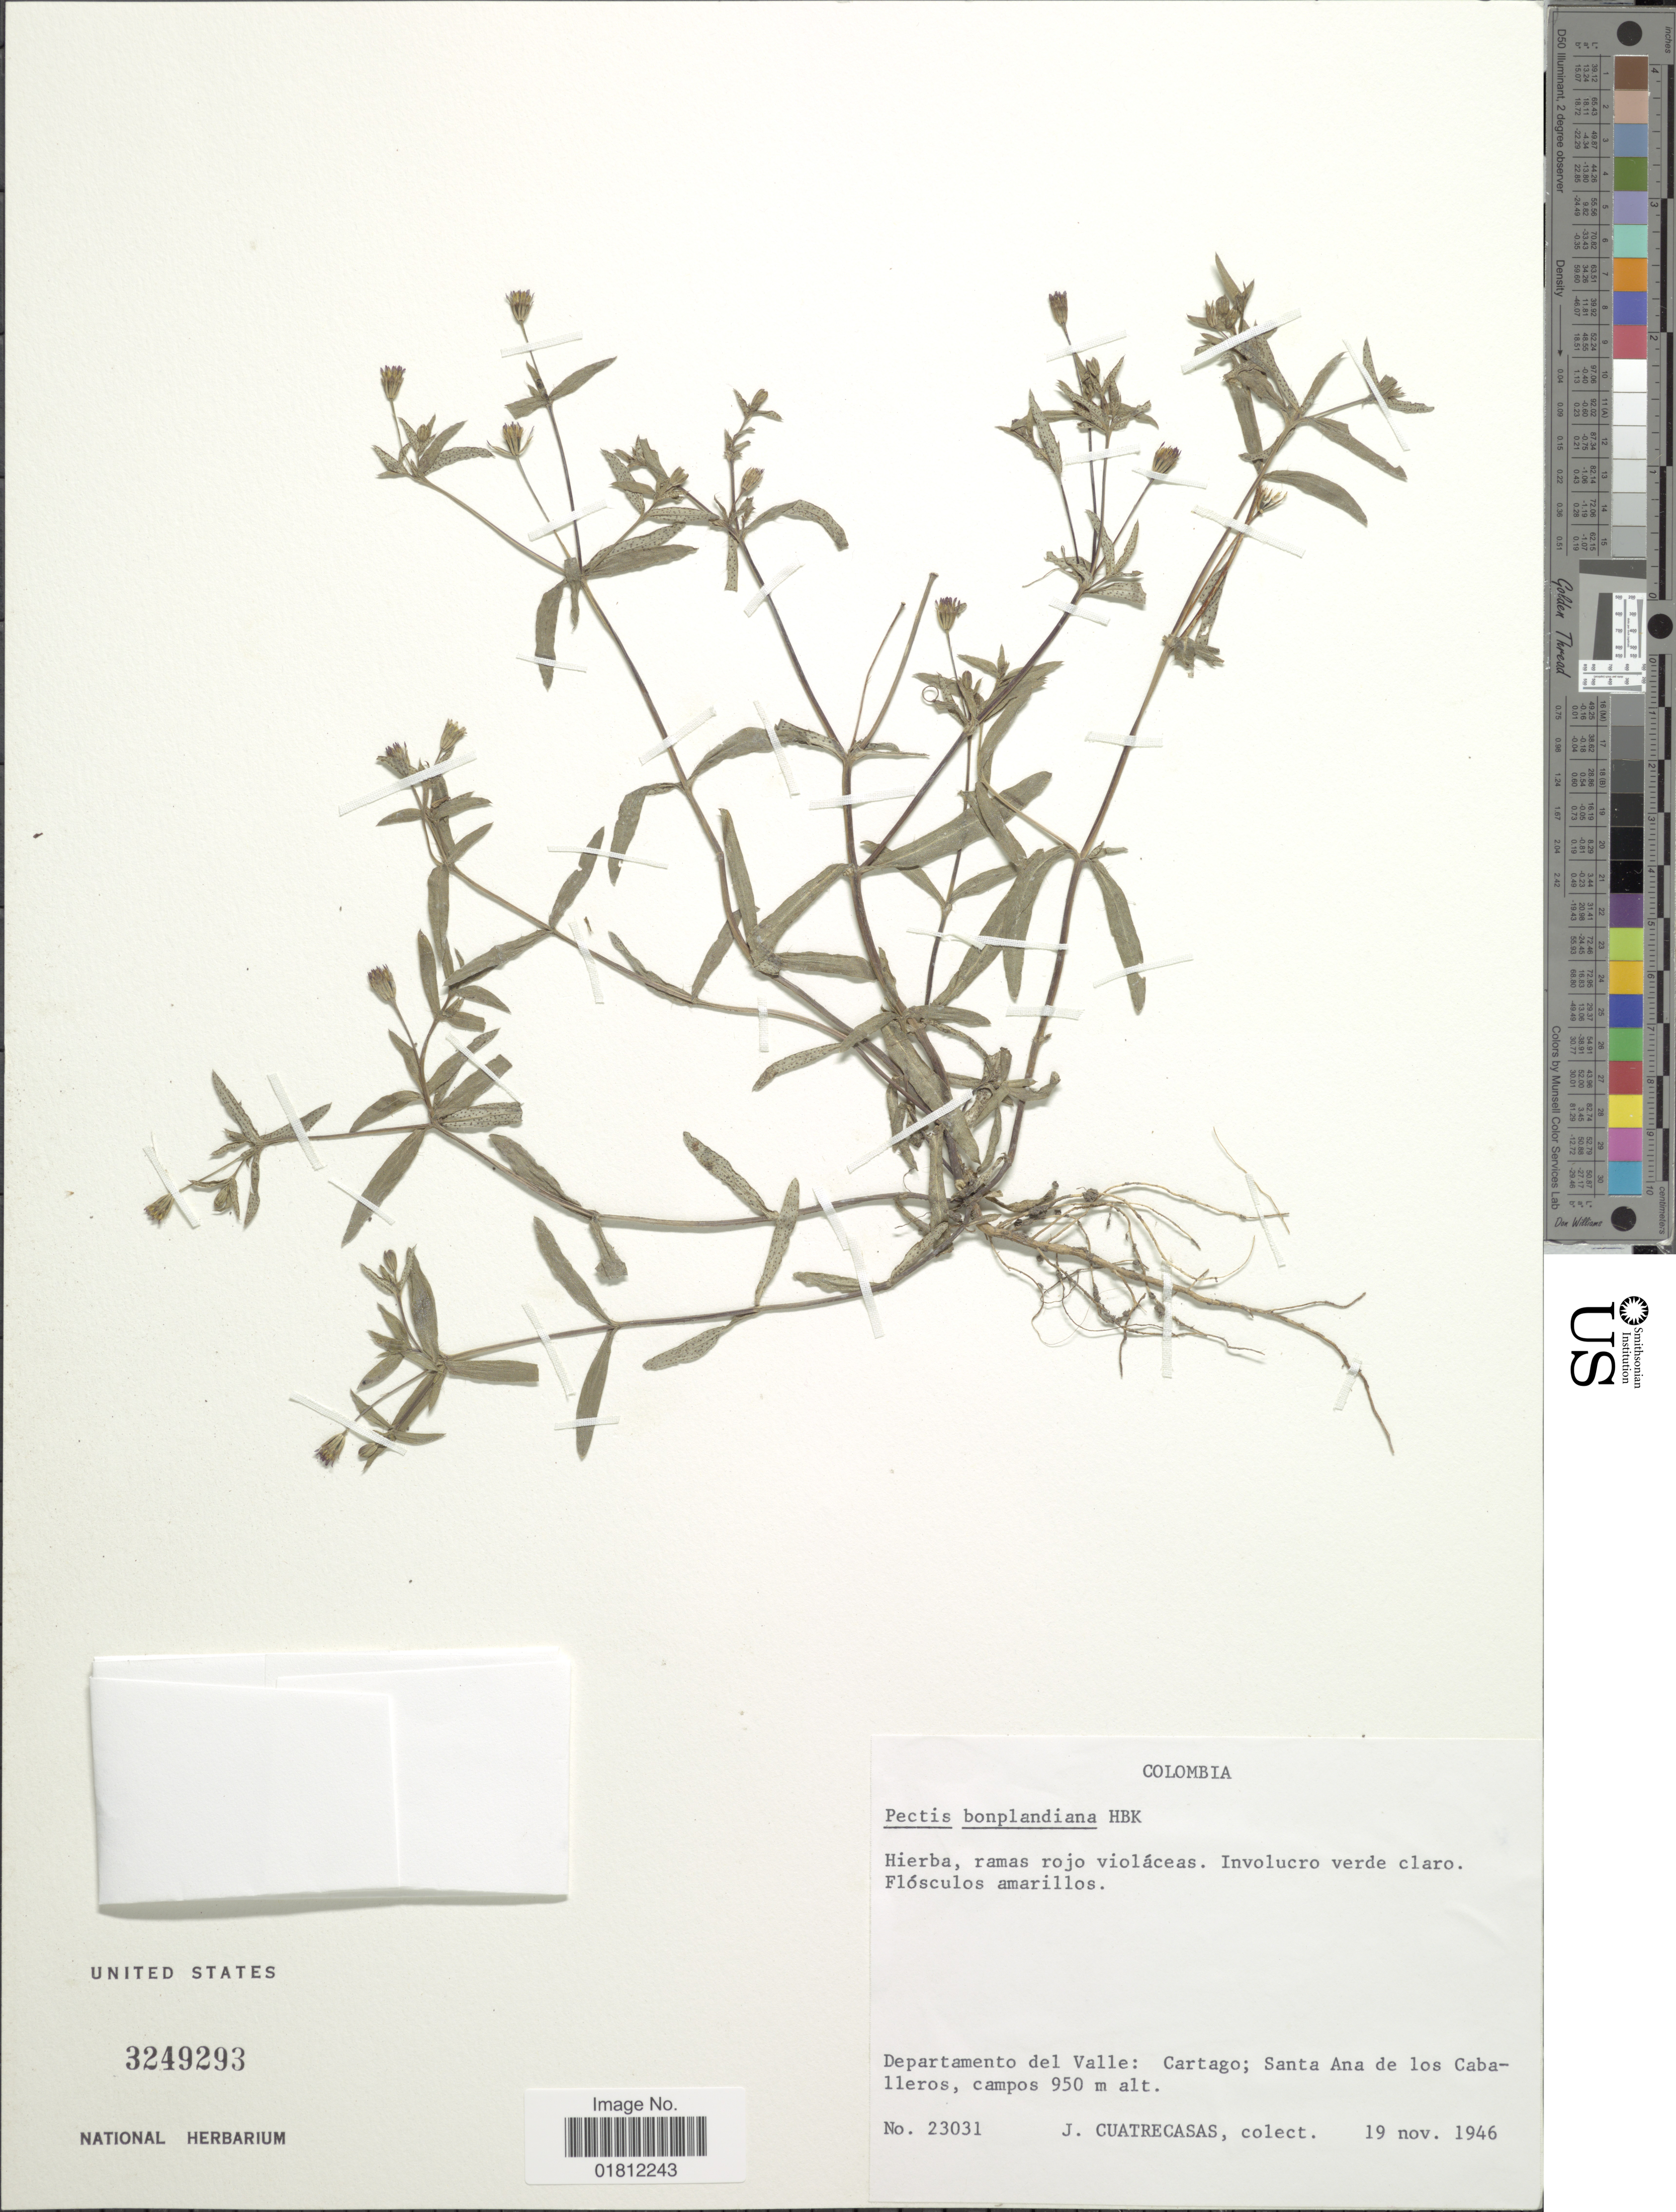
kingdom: Plantae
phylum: Tracheophyta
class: Magnoliopsida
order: Asterales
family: Asteraceae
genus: Pectis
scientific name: Pectis bonplandiana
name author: Kunth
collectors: J. Cuatrecasas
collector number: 23031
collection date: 1946-11-19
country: Colombia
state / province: Valle del Cauca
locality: Departamento del Valle: Cartago; Santa Ana de los Caballeros, campos.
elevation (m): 950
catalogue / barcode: US 3249293